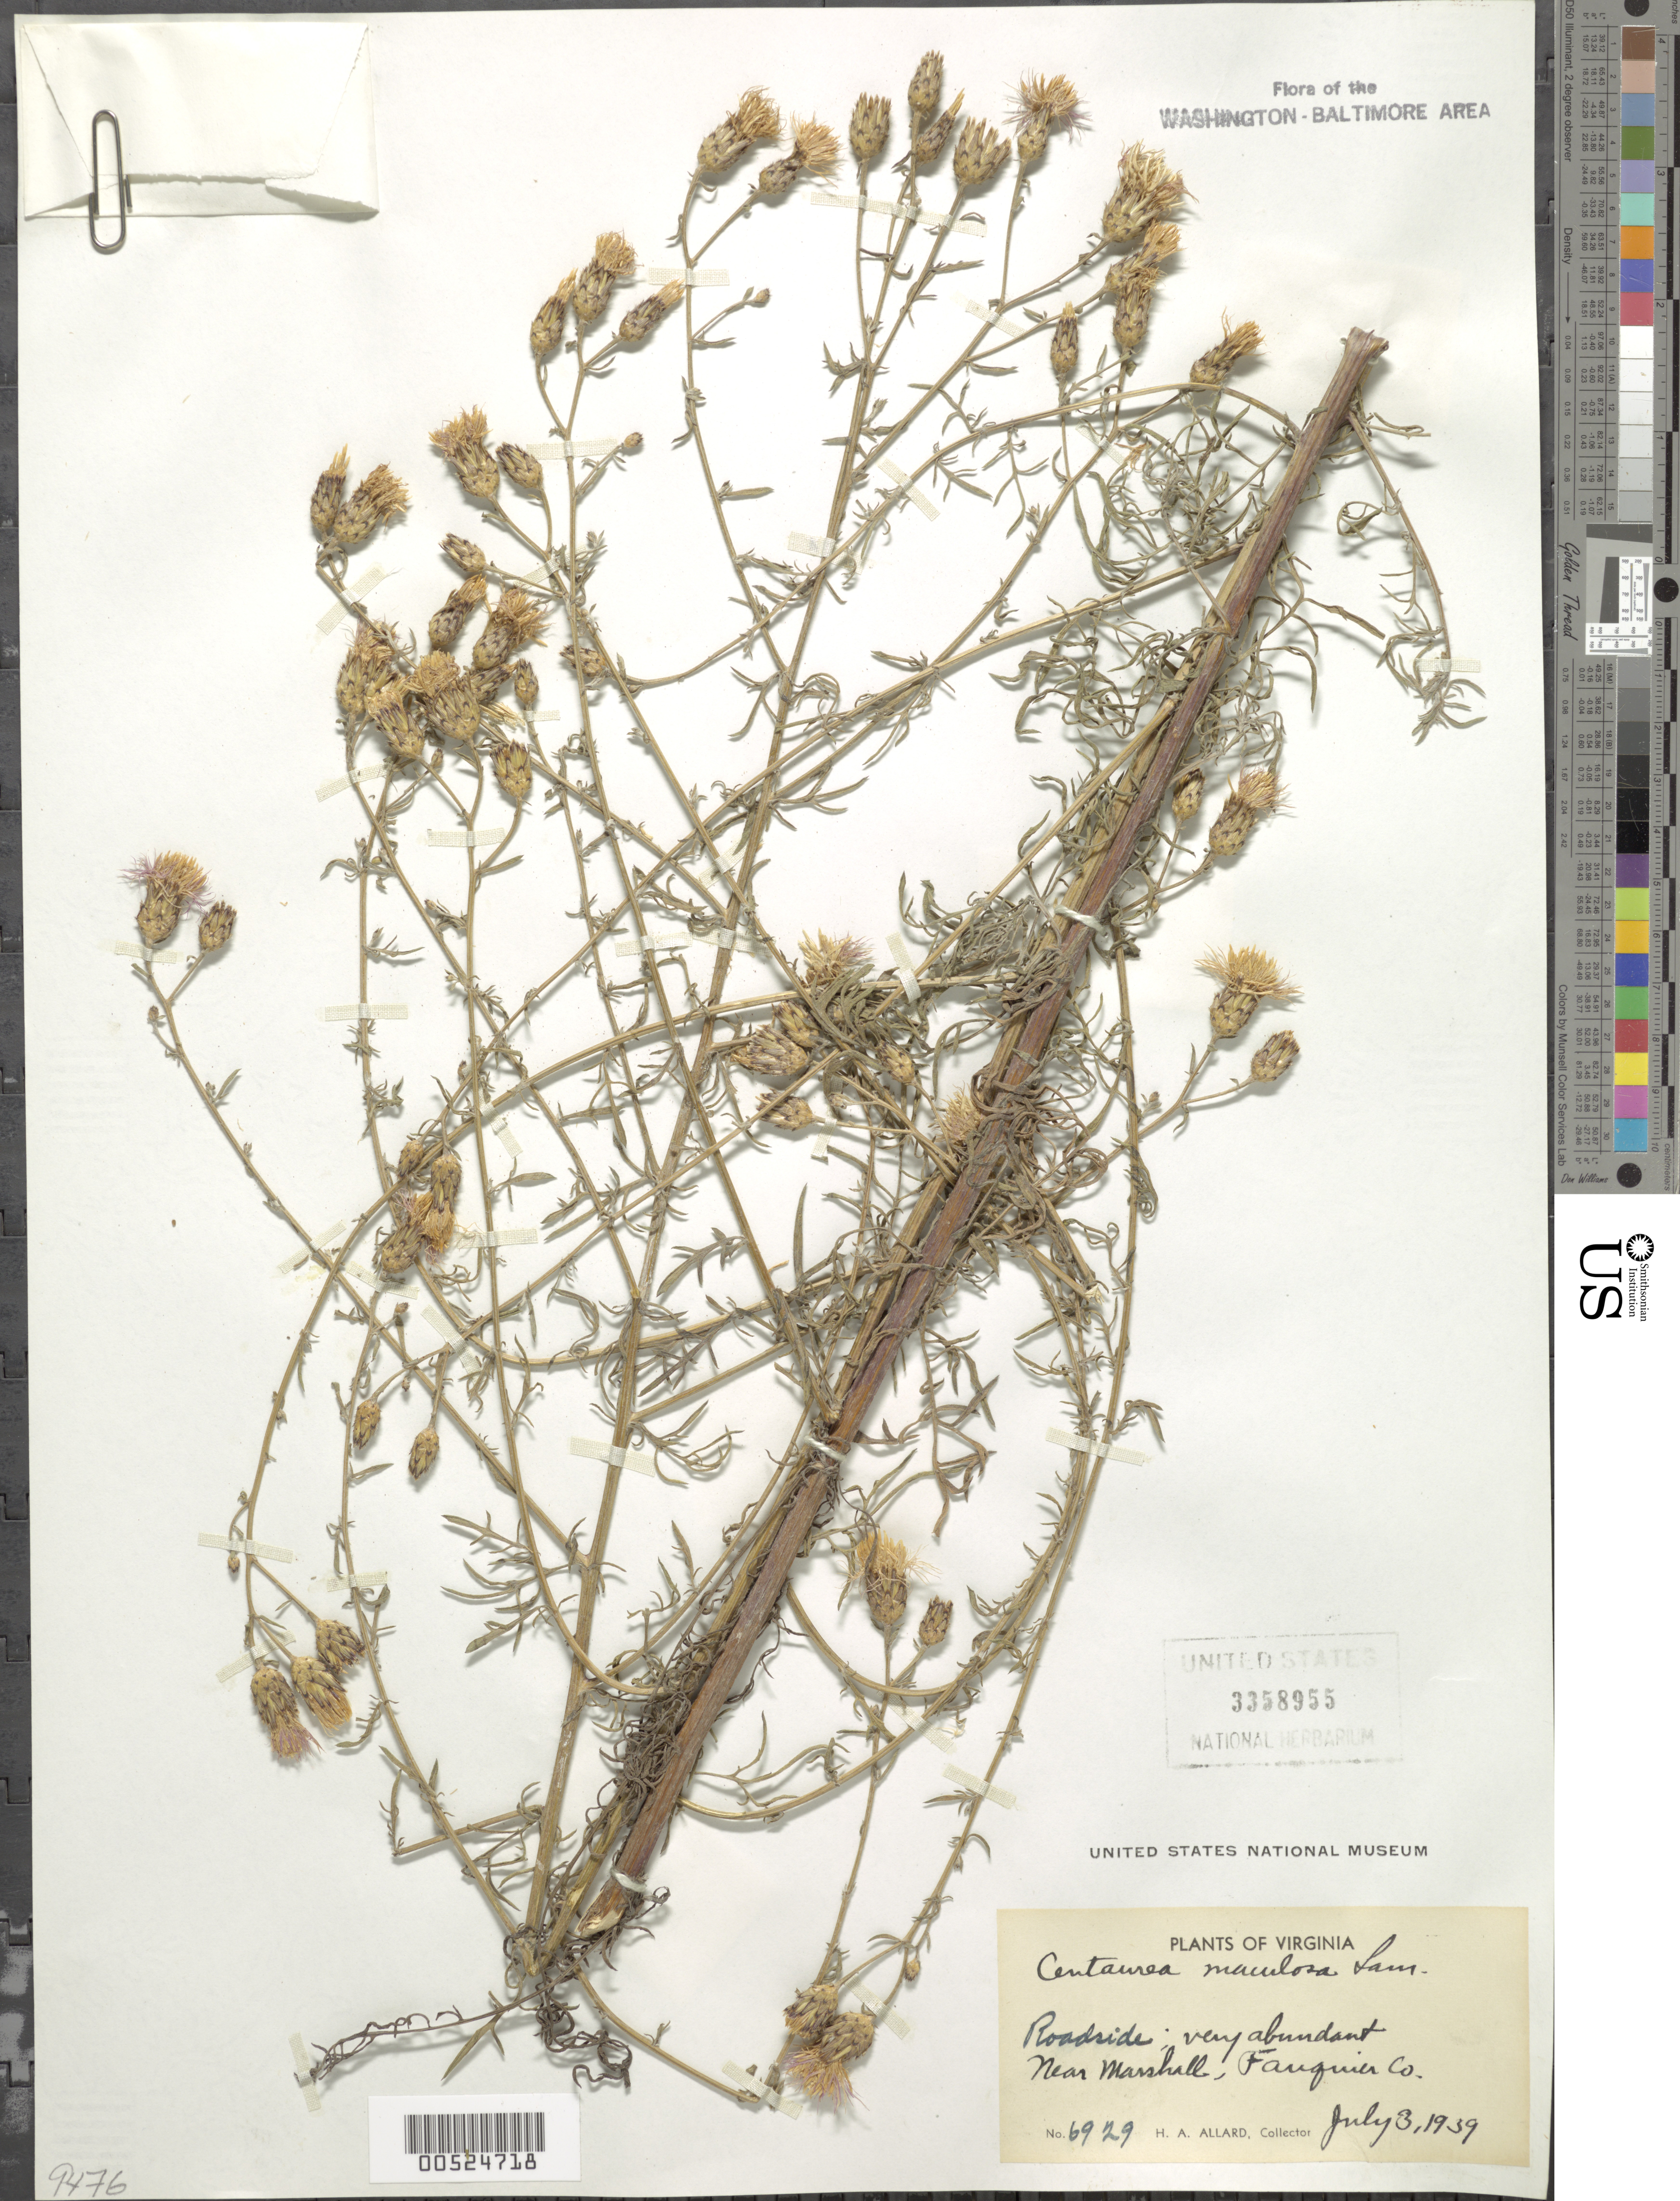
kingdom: Plantae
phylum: Tracheophyta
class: Magnoliopsida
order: Asterales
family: Asteraceae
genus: Centaurea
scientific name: Centaurea stoebe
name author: L.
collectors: H. A. Allard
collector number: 6929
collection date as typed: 03 Jul 1939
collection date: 1939-07-03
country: United States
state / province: Virginia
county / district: Fauquier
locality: Marshall, Near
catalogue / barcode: US 3358955